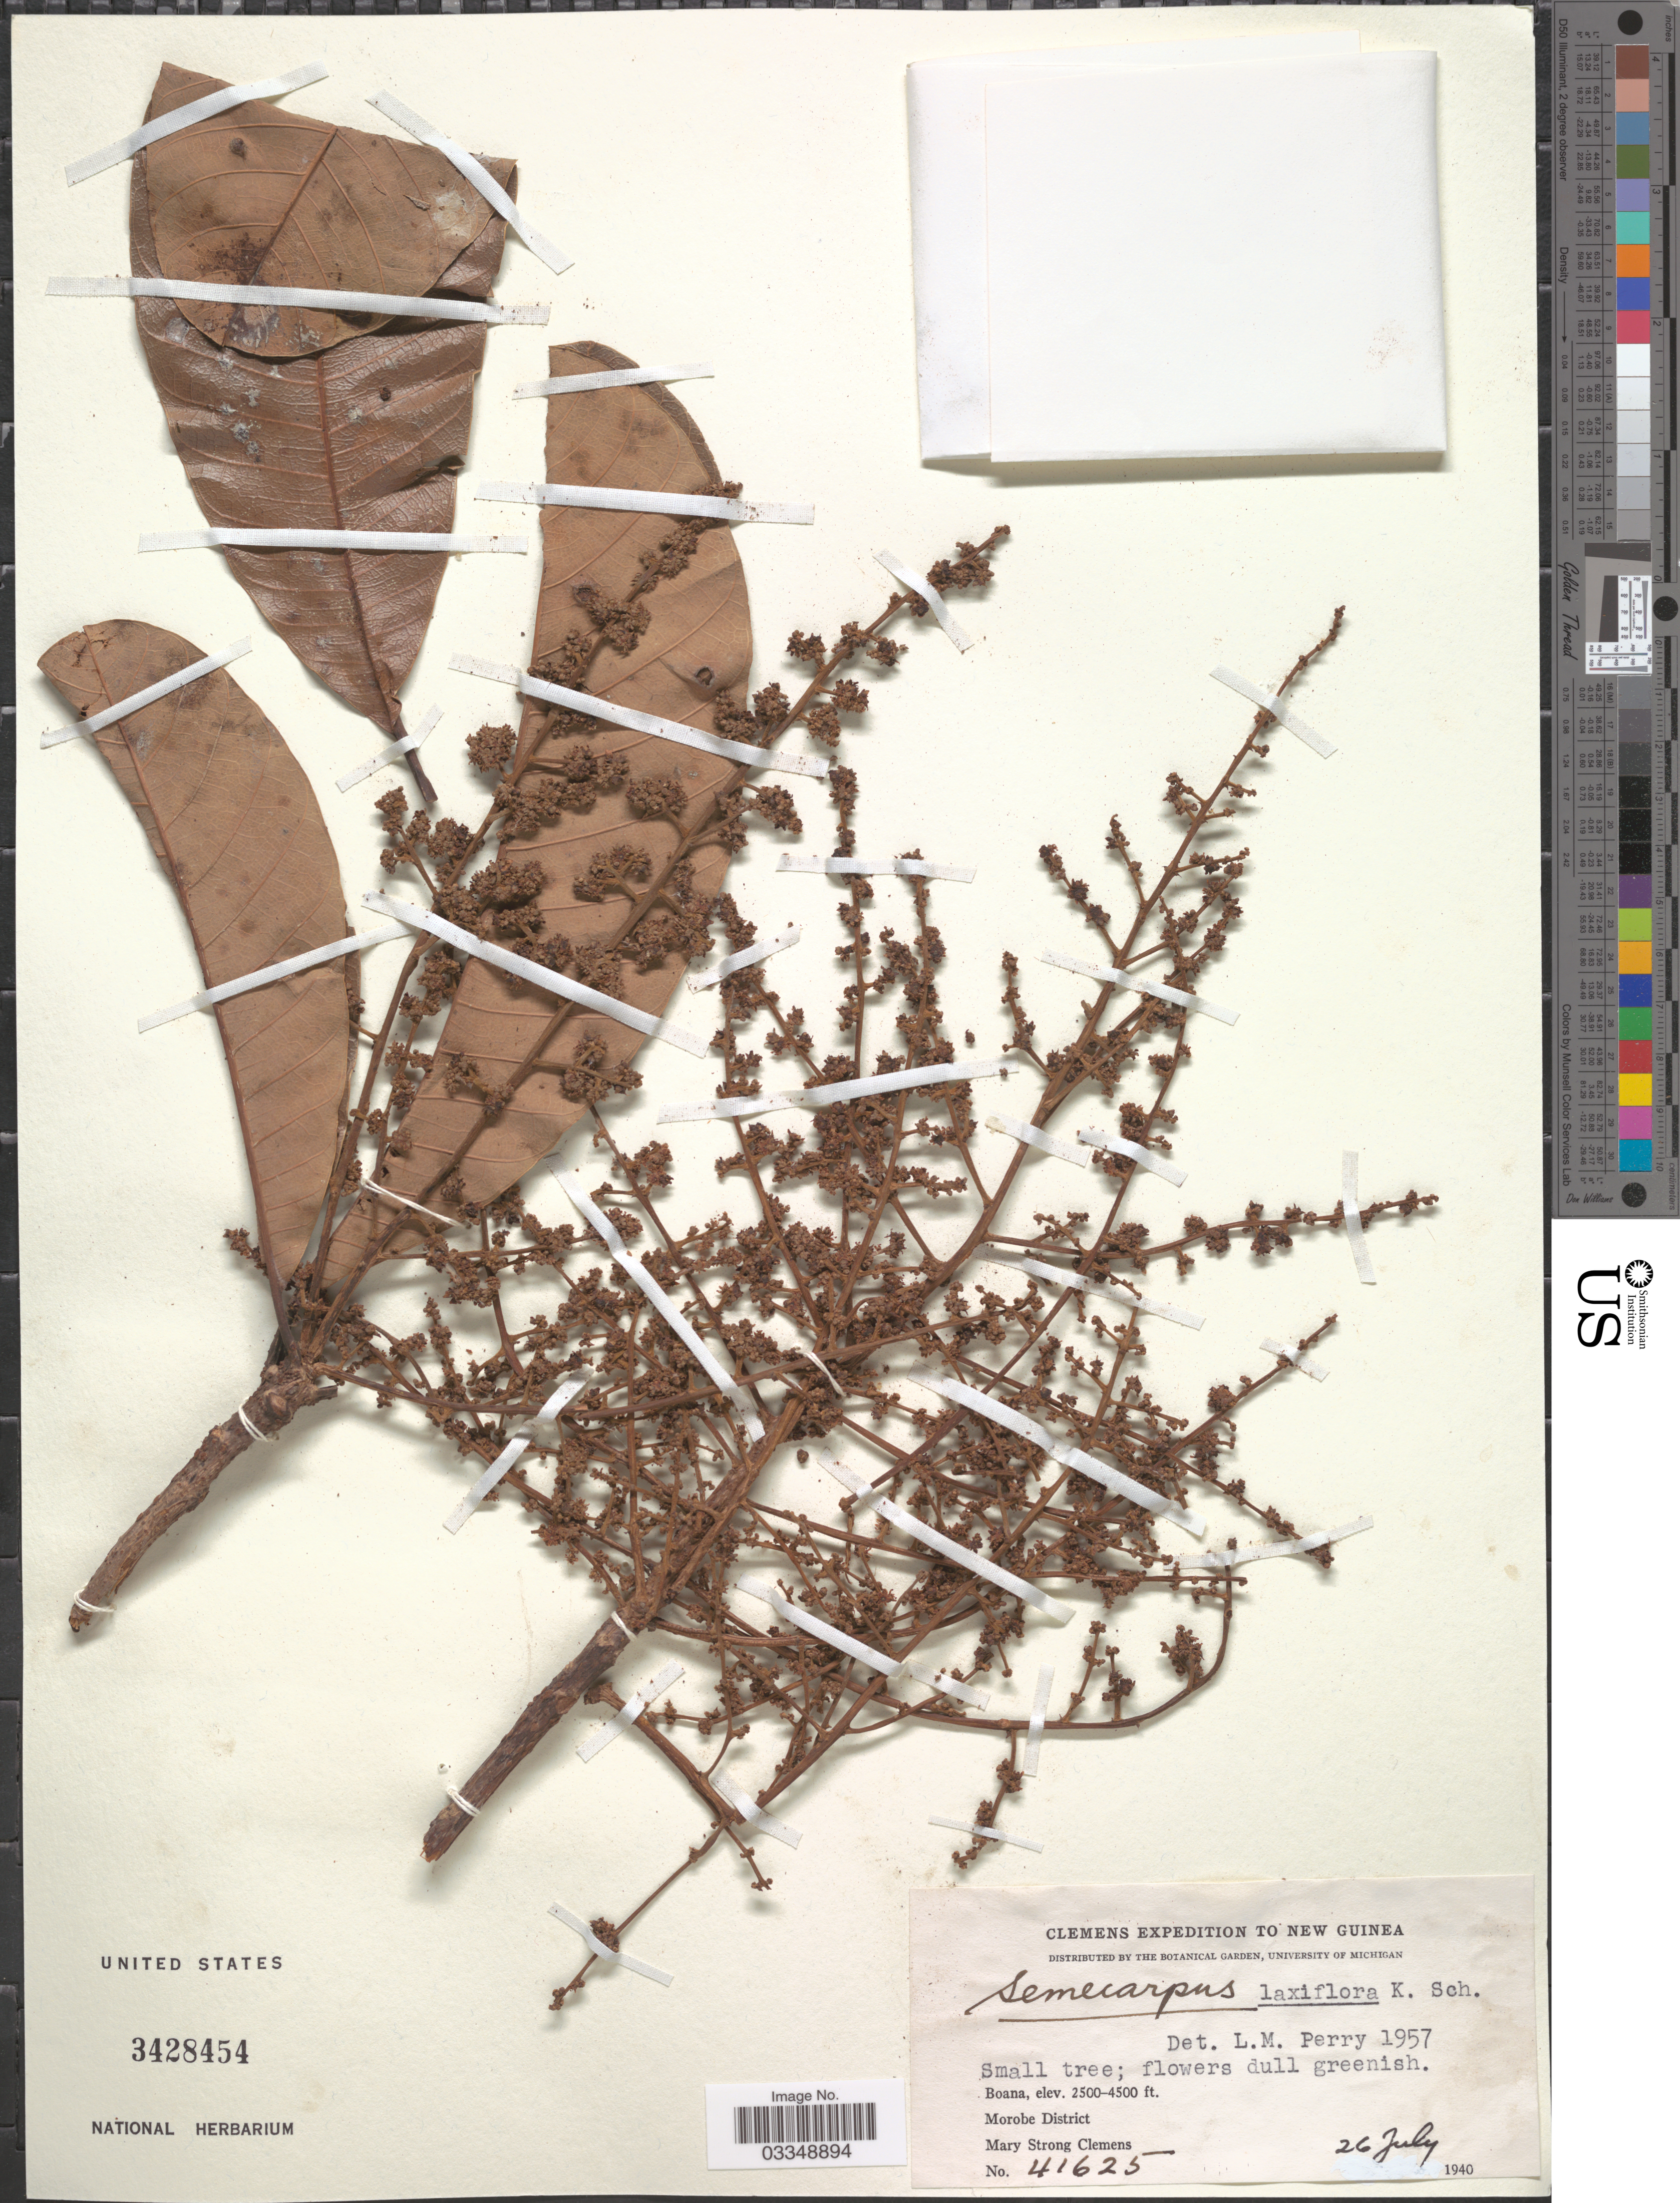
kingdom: Plantae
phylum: Tracheophyta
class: Magnoliopsida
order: Sapindales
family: Anacardiaceae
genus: Semecarpus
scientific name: Semecarpus laxiflorus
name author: K. Schum.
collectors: M. S. Clemens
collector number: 41625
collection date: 1940-07-26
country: Papua New Guinea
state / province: Morobe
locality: New Guinea. Boana. Morobe District.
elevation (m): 762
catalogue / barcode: US 3428454